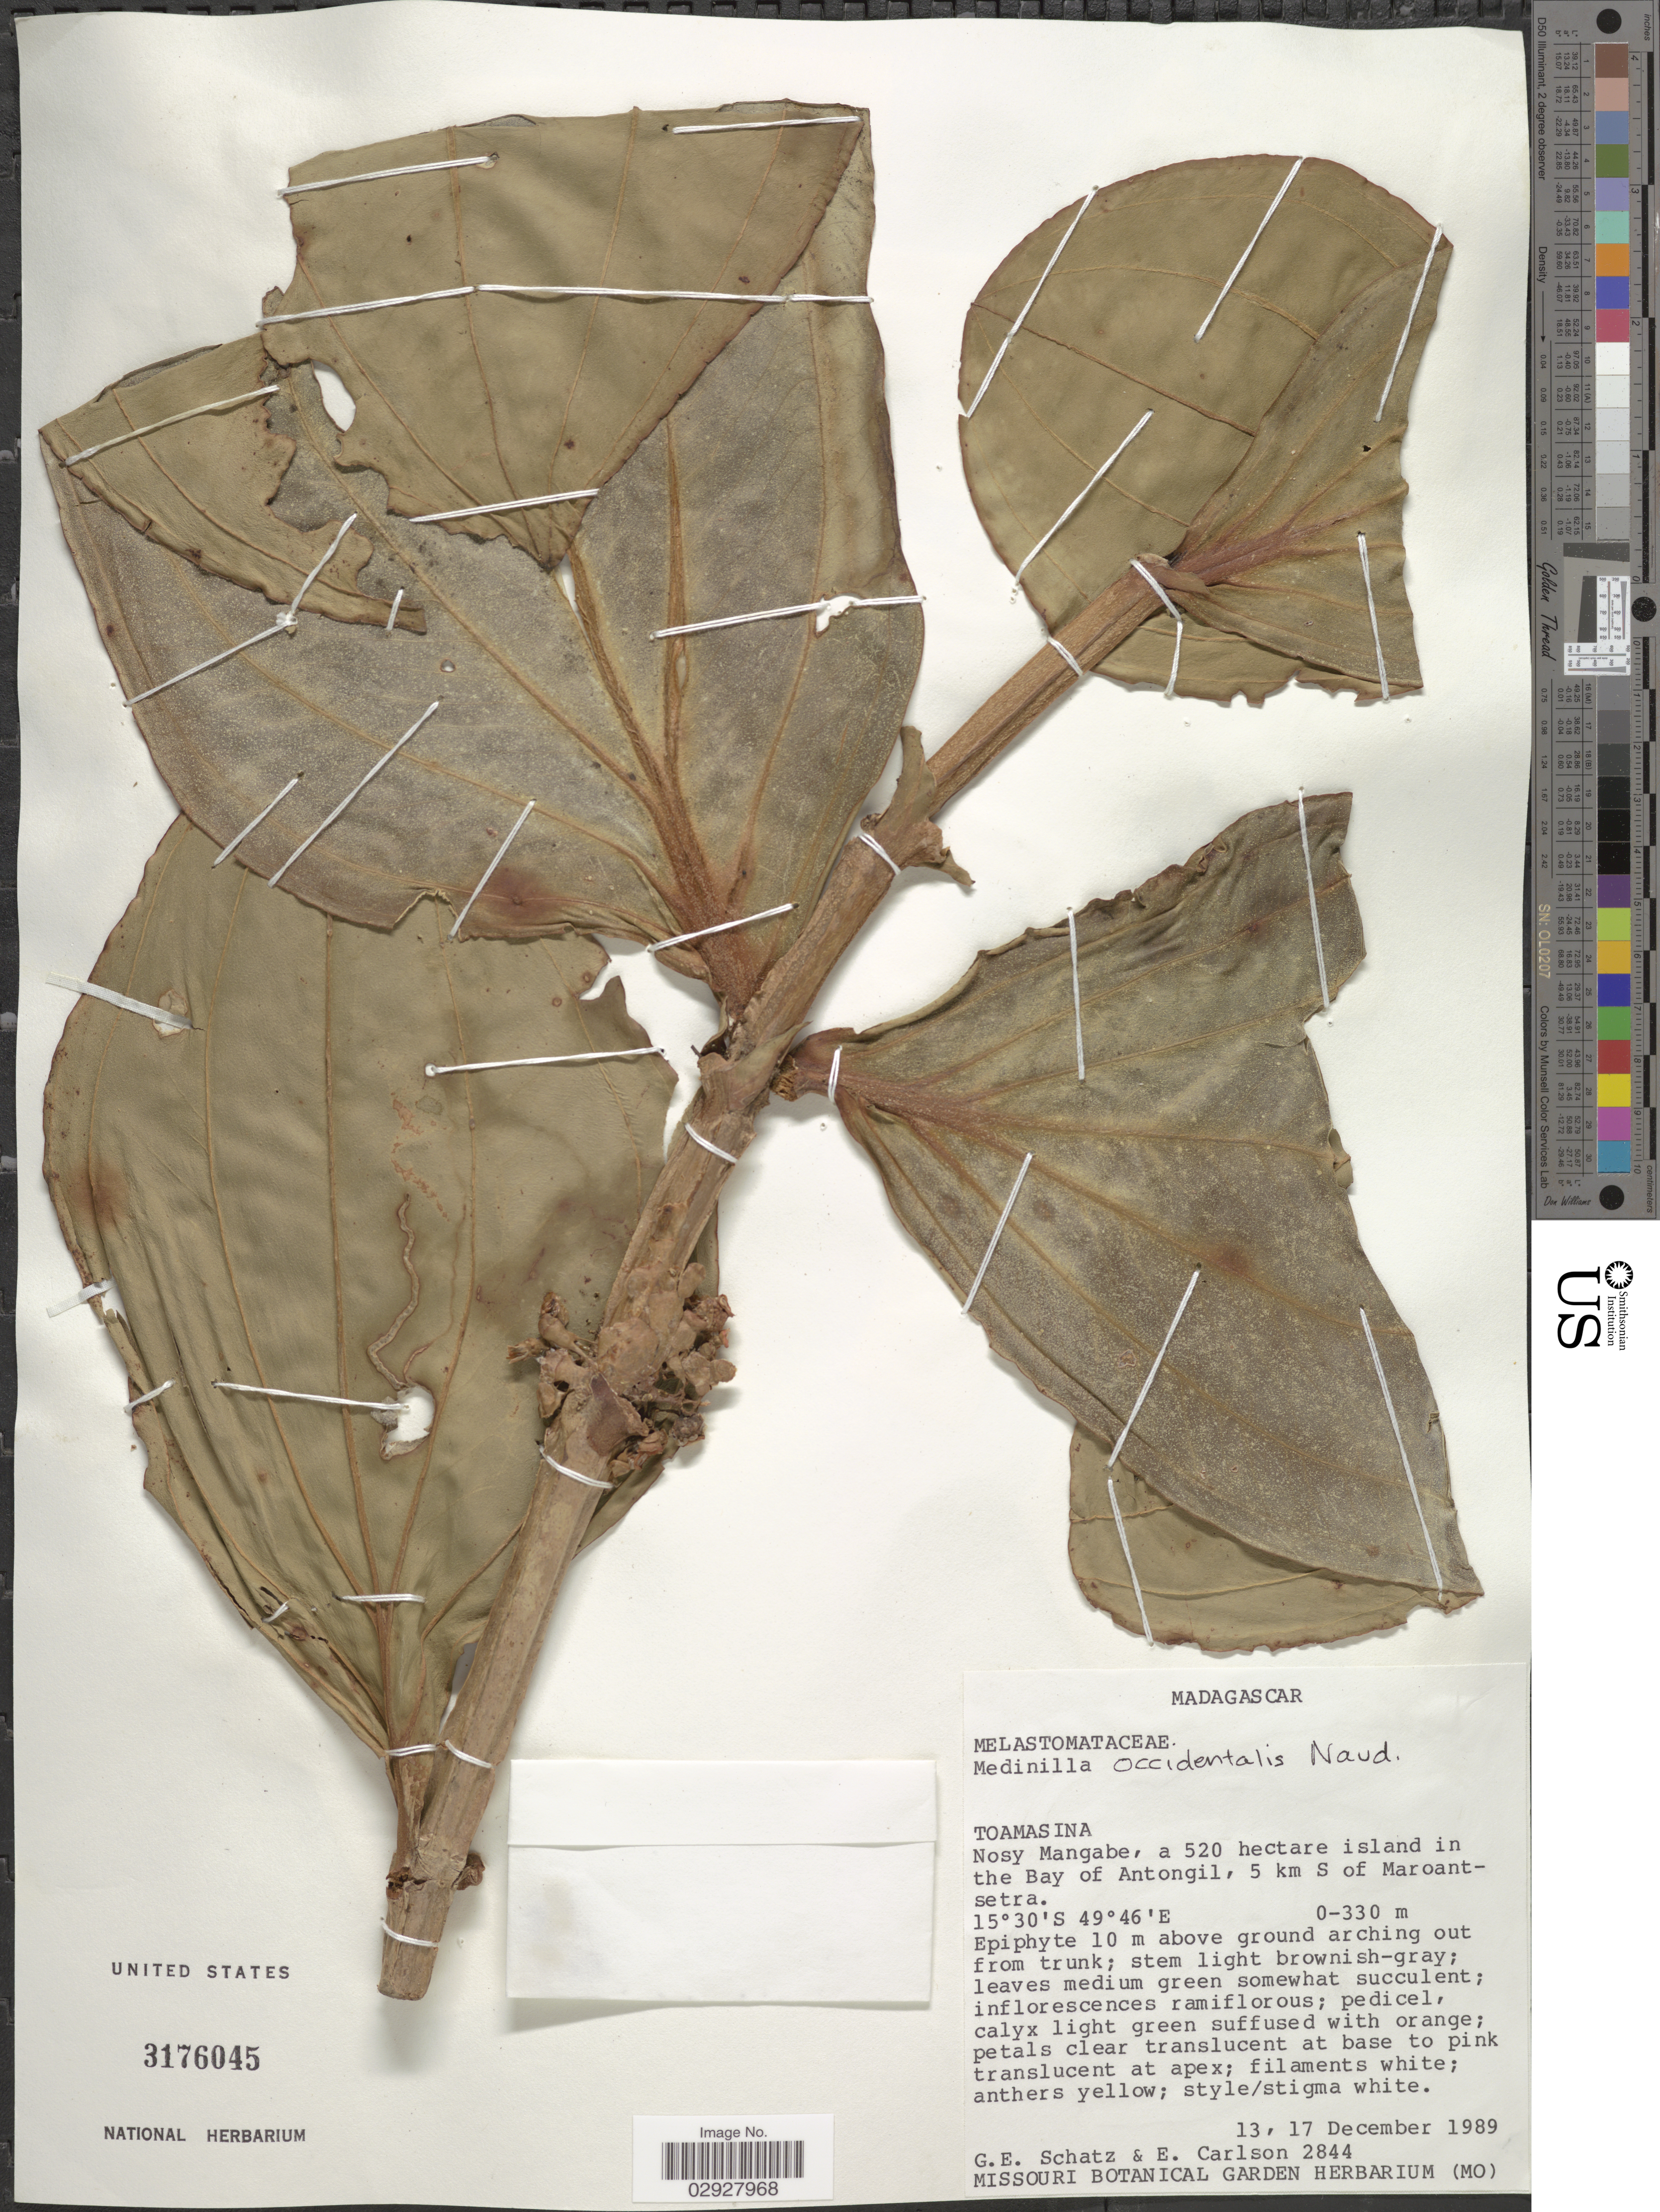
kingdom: Plantae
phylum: Tracheophyta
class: Magnoliopsida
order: Myrtales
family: Melastomataceae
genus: Medinilla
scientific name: Medinilla occidentalis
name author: Naudin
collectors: G. Schatz & E. Carlson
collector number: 2844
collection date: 1989-12-13/1989-12-17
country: Madagascar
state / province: Analanjirofo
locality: Nosy Mangabe, a 520 hectare island in the Bay of Antongil, 5 km S of Maroantsetra.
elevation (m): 0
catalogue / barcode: US 31766045